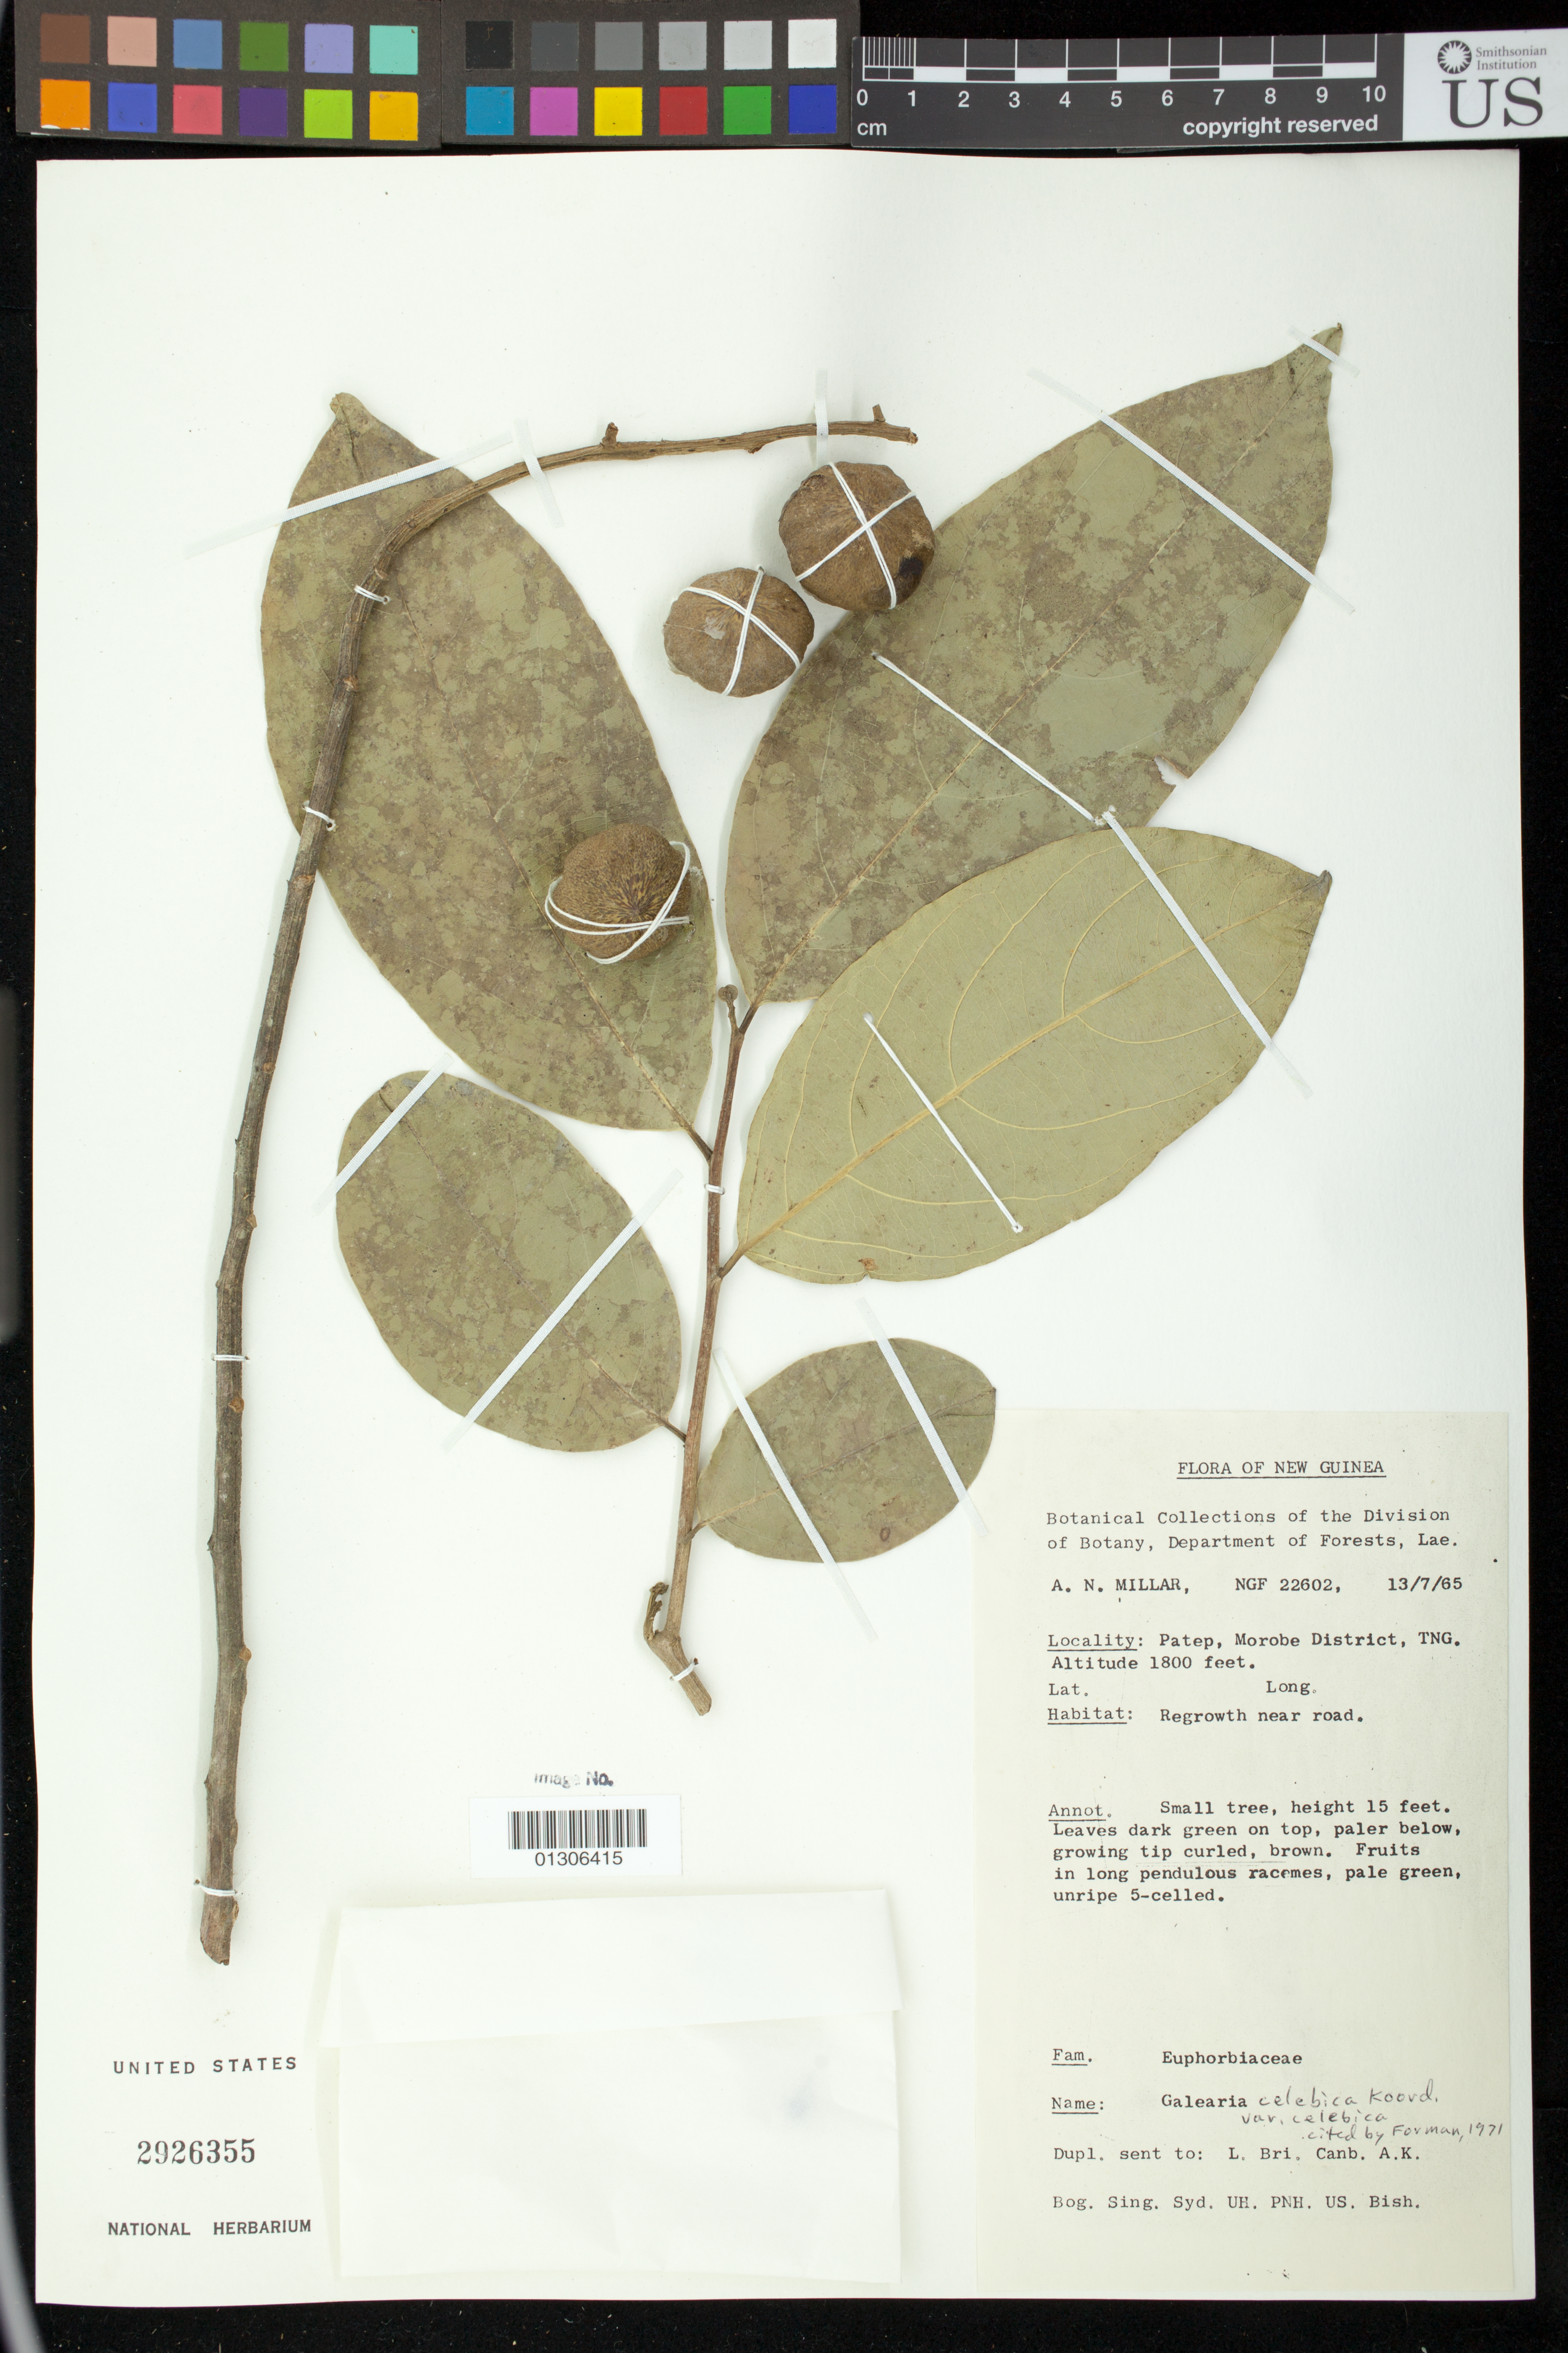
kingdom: Plantae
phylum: Tracheophyta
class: Magnoliopsida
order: Malpighiales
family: Pandaceae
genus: Galearia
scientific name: Galearia celebica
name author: Koord.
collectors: A. Millar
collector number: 22602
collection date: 1965-07-13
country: Papua New Guinea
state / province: Morobe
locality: Patep, Morobe District, TNG.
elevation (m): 549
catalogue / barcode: US 2926355